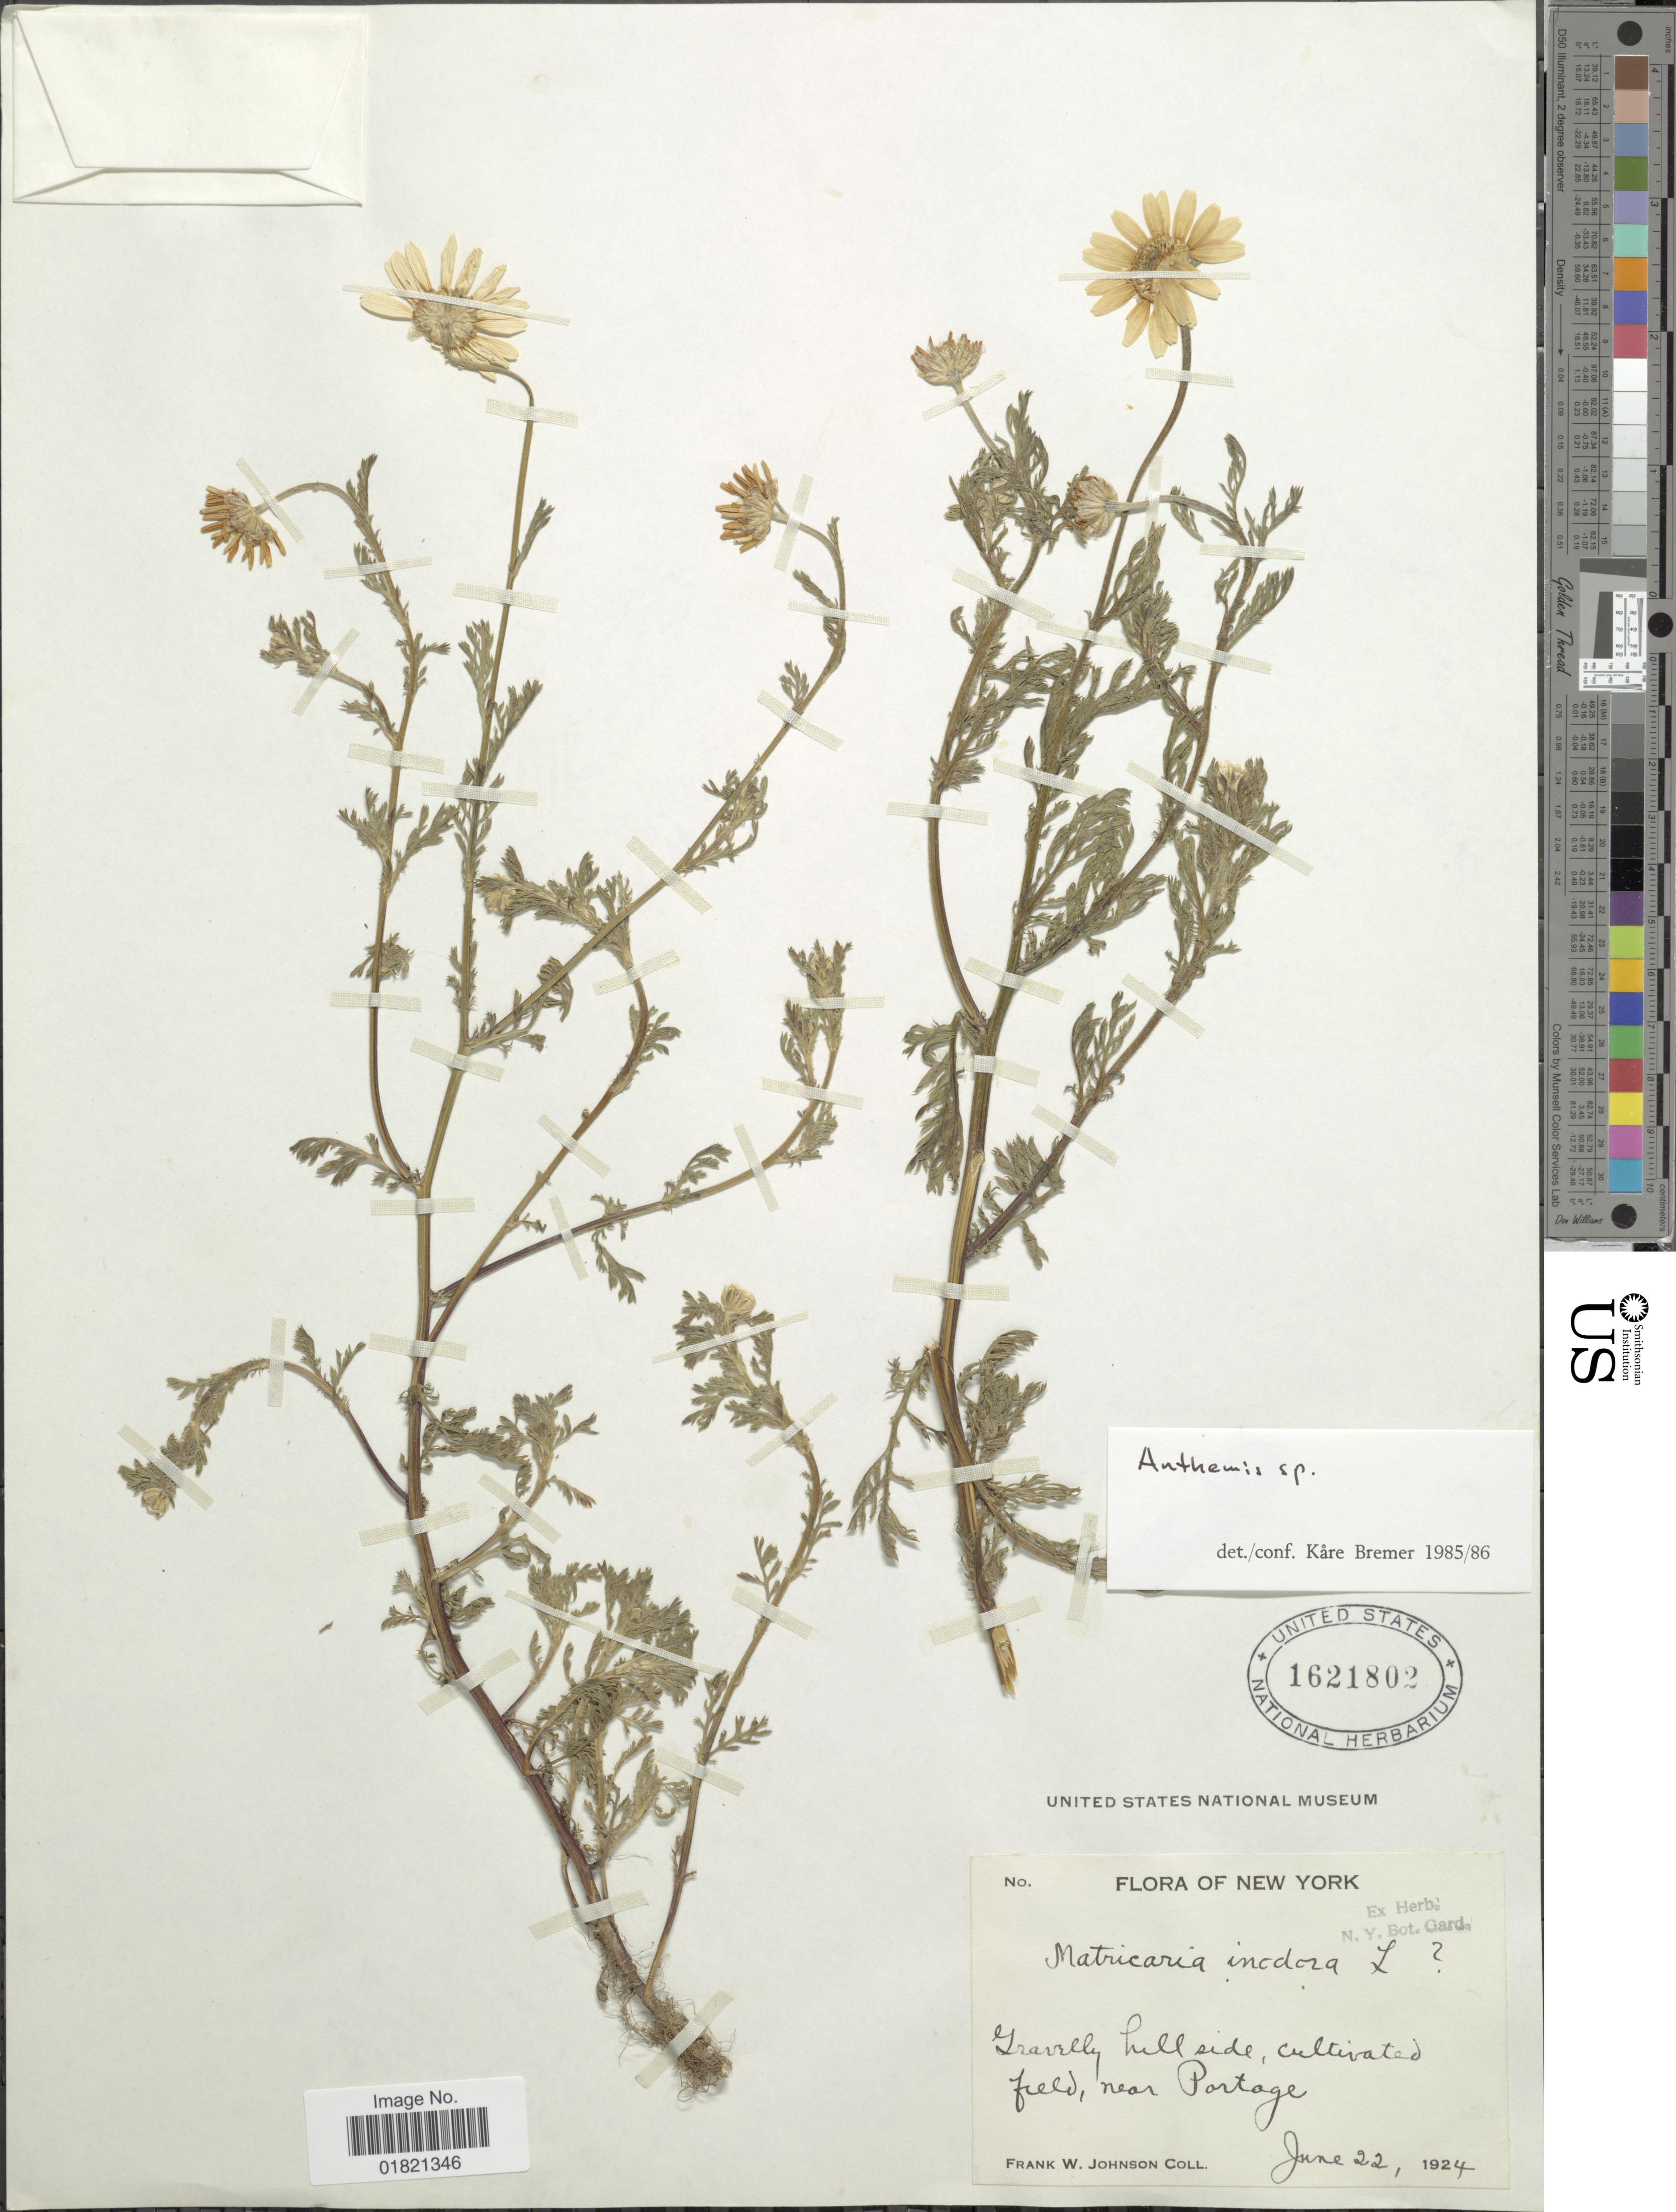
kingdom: Plantae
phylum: Tracheophyta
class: Magnoliopsida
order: Asterales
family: Asteraceae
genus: Anthemis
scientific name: Anthemis sp.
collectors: F. W. Johnson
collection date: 1924-06-22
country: United States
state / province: New York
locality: Near Portage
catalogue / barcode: US 1621802